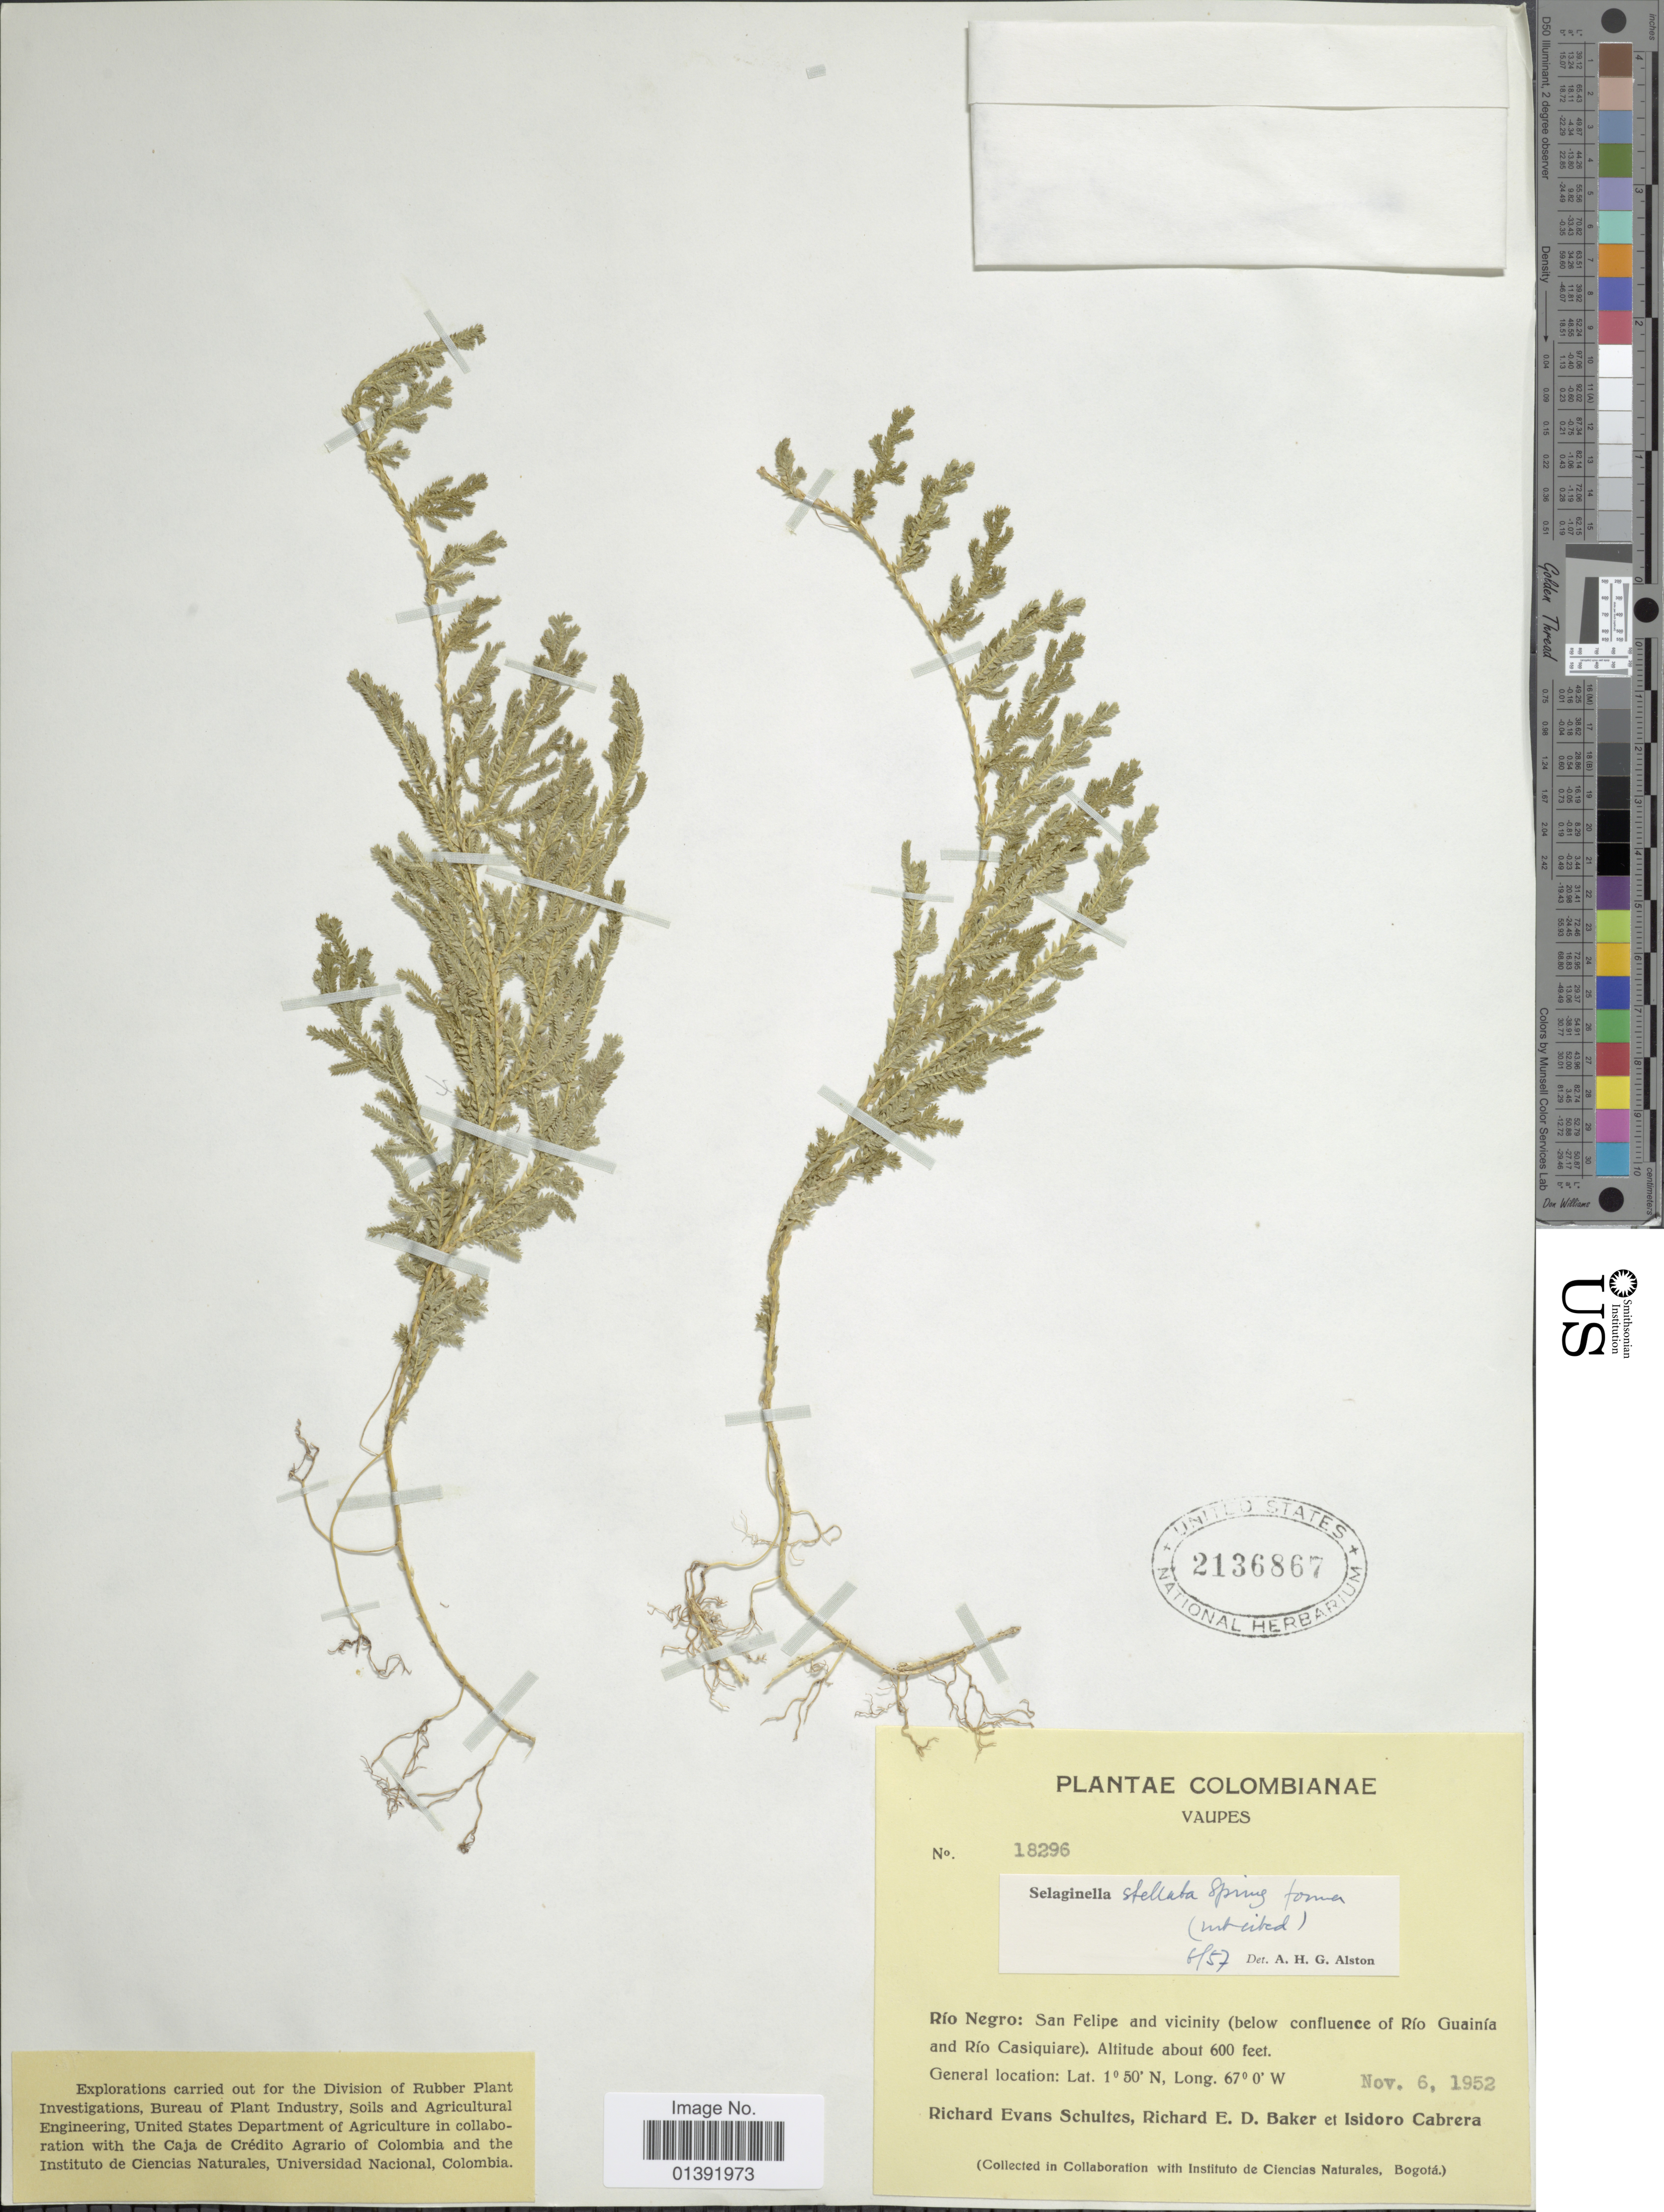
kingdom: Plantae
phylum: Tracheophyta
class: Lycopodiopsida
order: Selaginellales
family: Selaginellaceae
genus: Selaginella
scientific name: Selaginella stellata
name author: Spring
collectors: R. E. Schultes & I. Cabrera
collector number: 18296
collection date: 1952-11-06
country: Colombia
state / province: Vaupés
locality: Rio Negro; San Felipe and vicinity (below confluence of Rio Guainia and Rio Casiquiare)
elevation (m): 183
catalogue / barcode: US 2136867